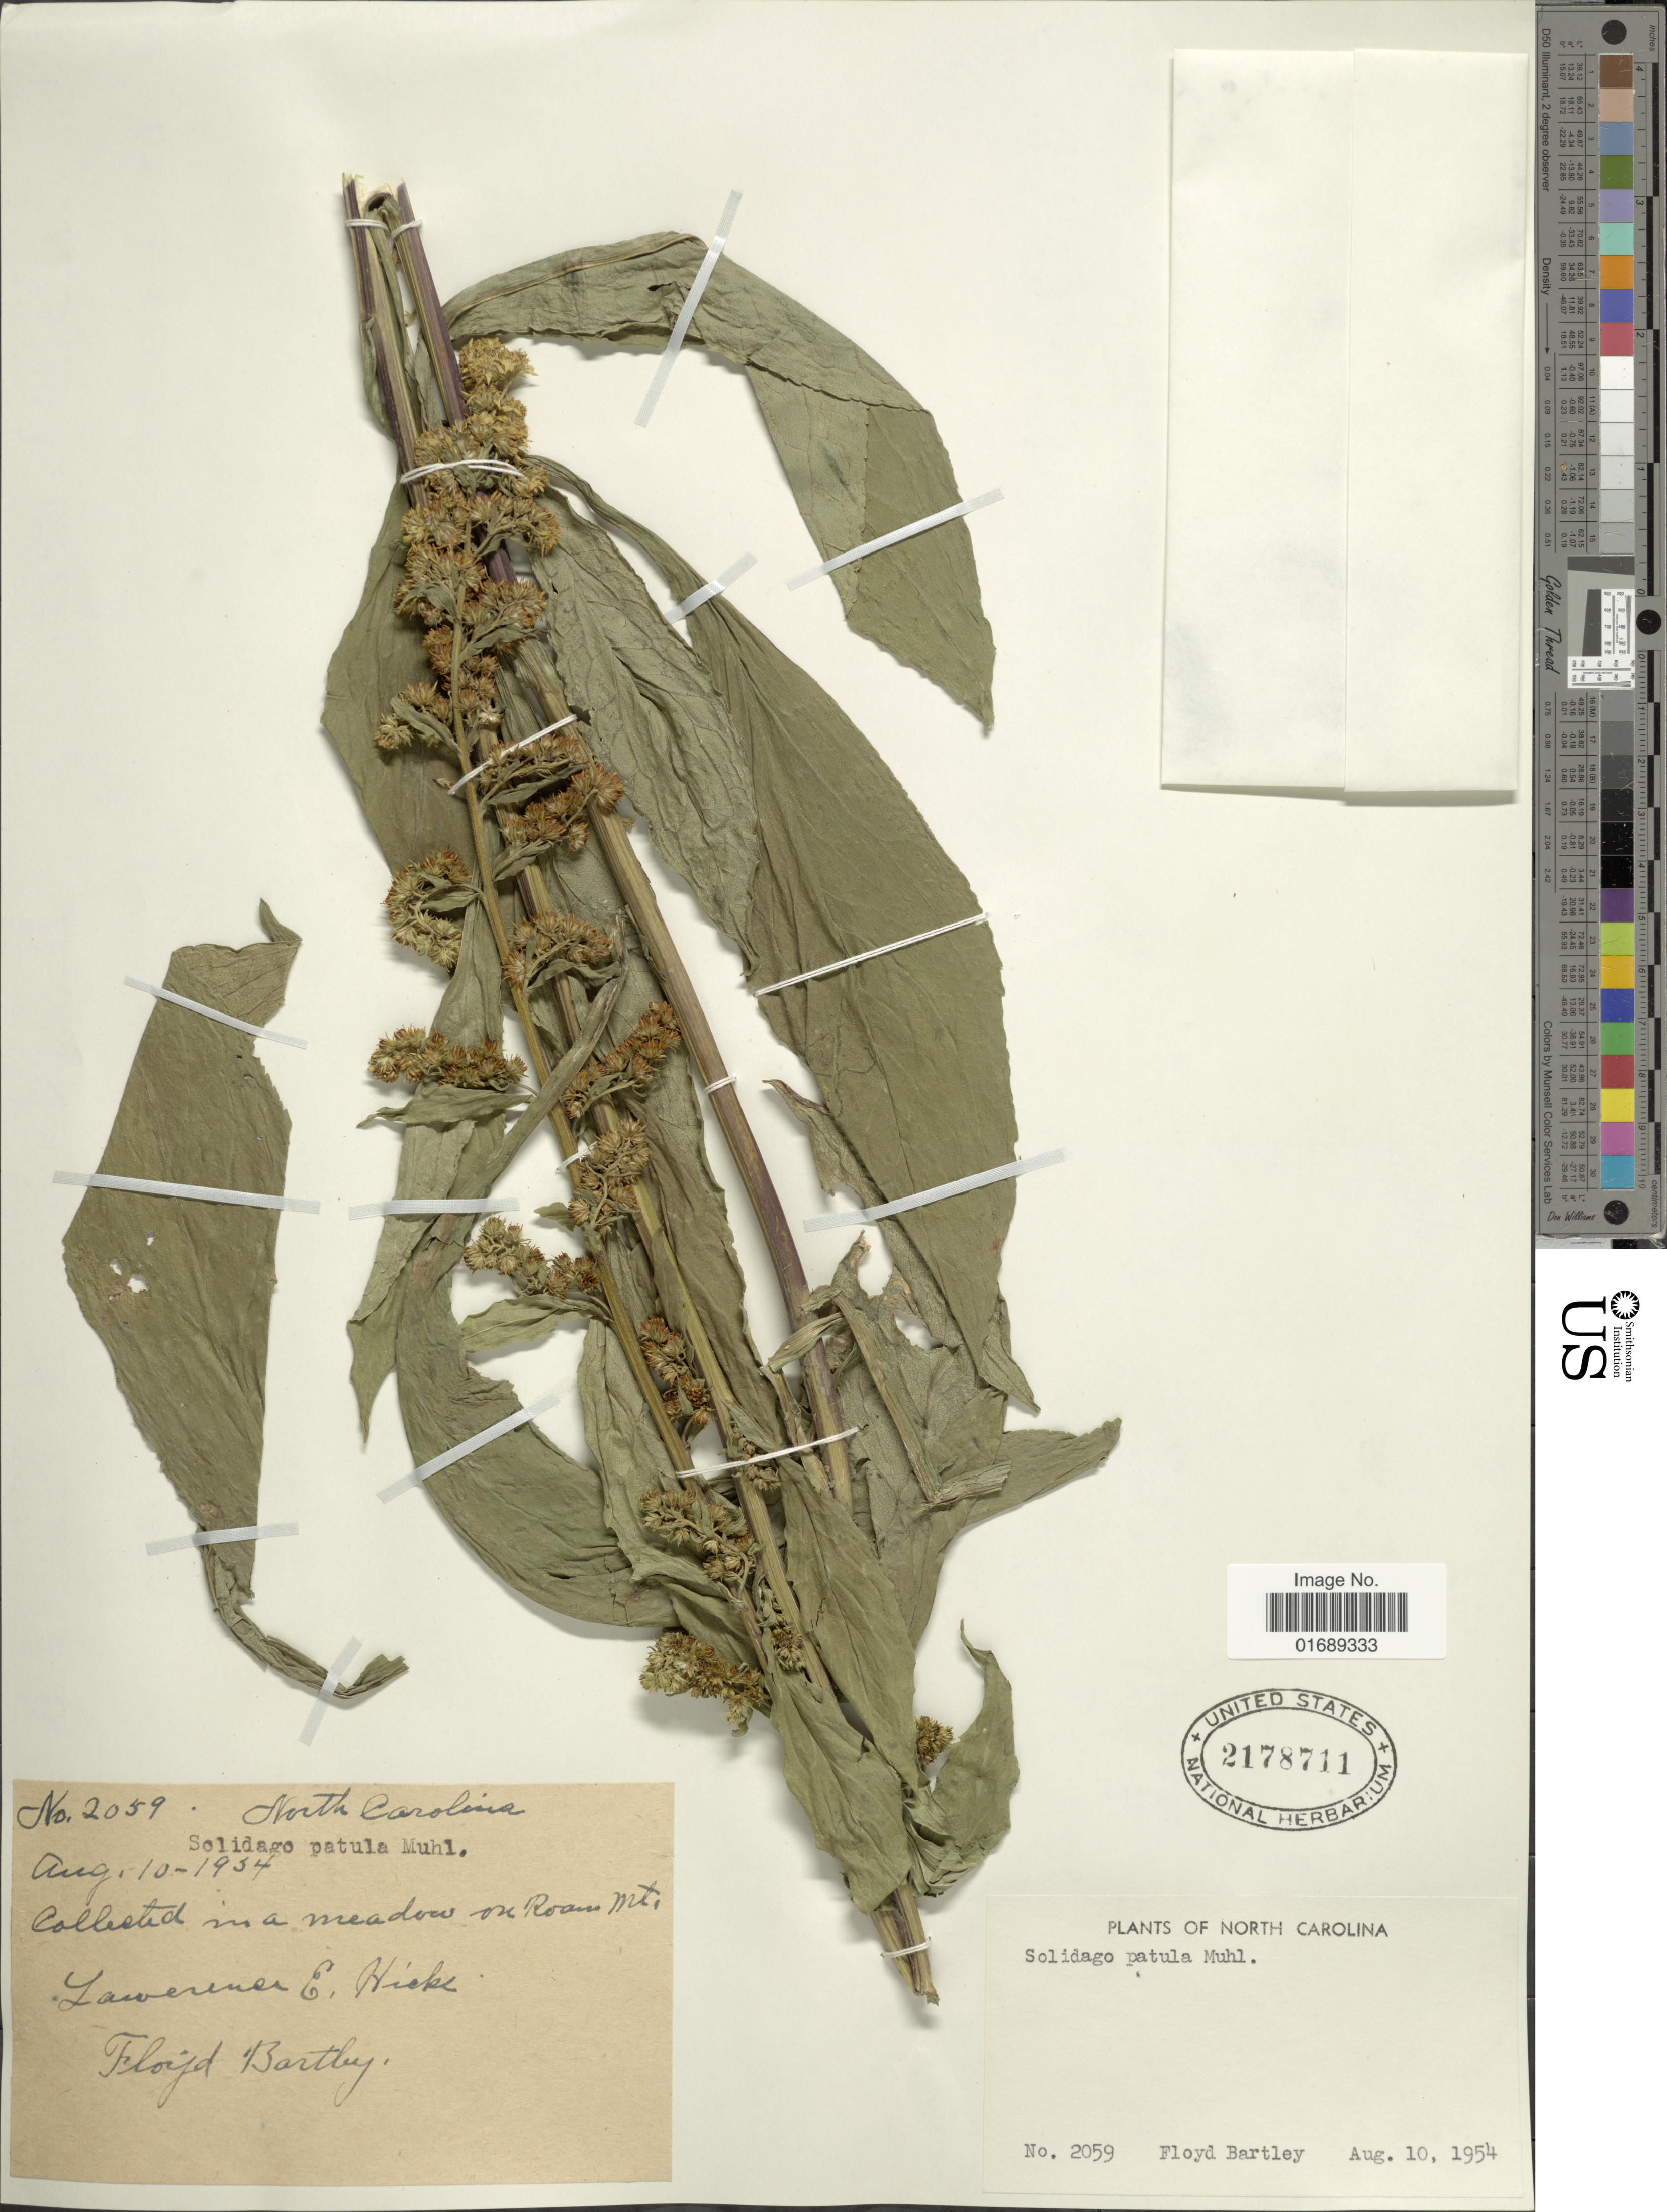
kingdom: Plantae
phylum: Tracheophyta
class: Magnoliopsida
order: Asterales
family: Asteraceae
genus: Solidago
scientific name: Solidago patula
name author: Muhl. ex Willd.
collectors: F. Bartley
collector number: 2059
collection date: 1954-08-10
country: United States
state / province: North Carolina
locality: In a meadow on Roam Mts, Lawerener E. Hicke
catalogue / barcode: US 2178711